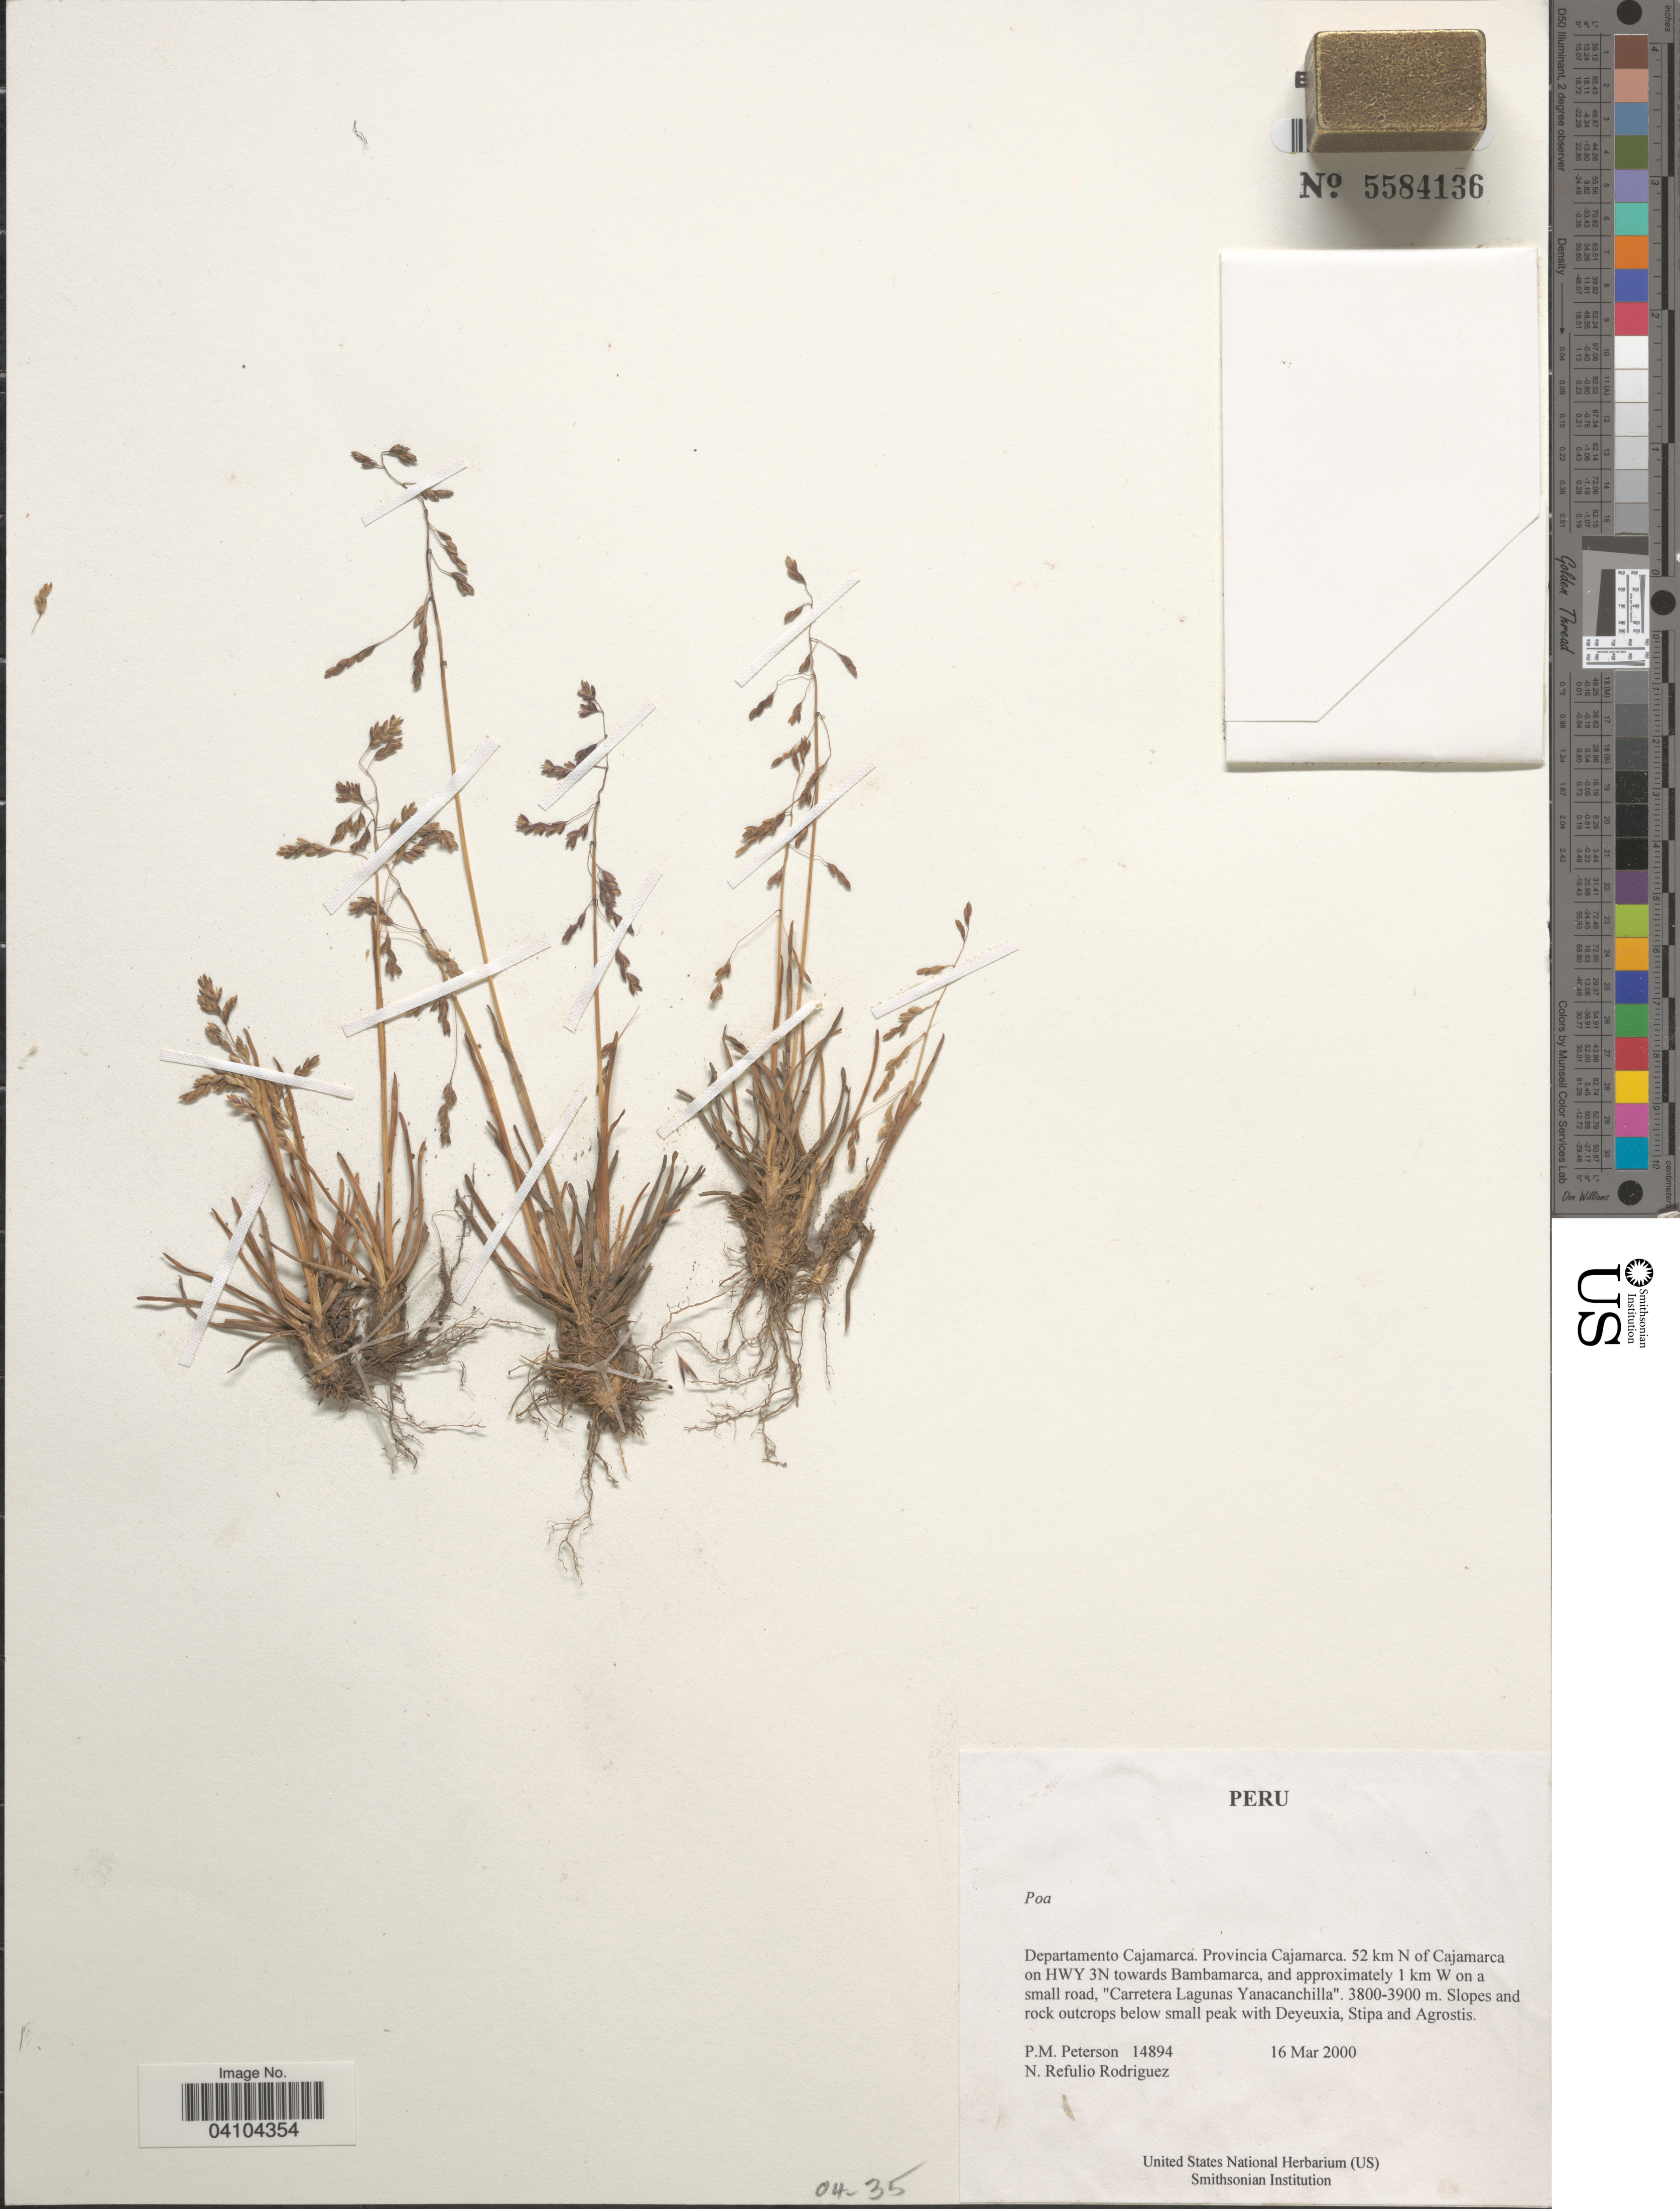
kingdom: Plantae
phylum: Tracheophyta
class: Liliopsida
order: Poales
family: Poaceae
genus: Poa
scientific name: Poa sp.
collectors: P. M. Peterson & N. Refulio-Rodríguez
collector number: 14894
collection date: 2000-03-16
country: Peru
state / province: Cajamarca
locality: Departamento Cajamarca. 52 km N of Cajamarca on Hwy 3N towards Bambamarca, and approximately 1 km W on a small road, "Carretera Lagunas Yanacanchilla".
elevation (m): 3800